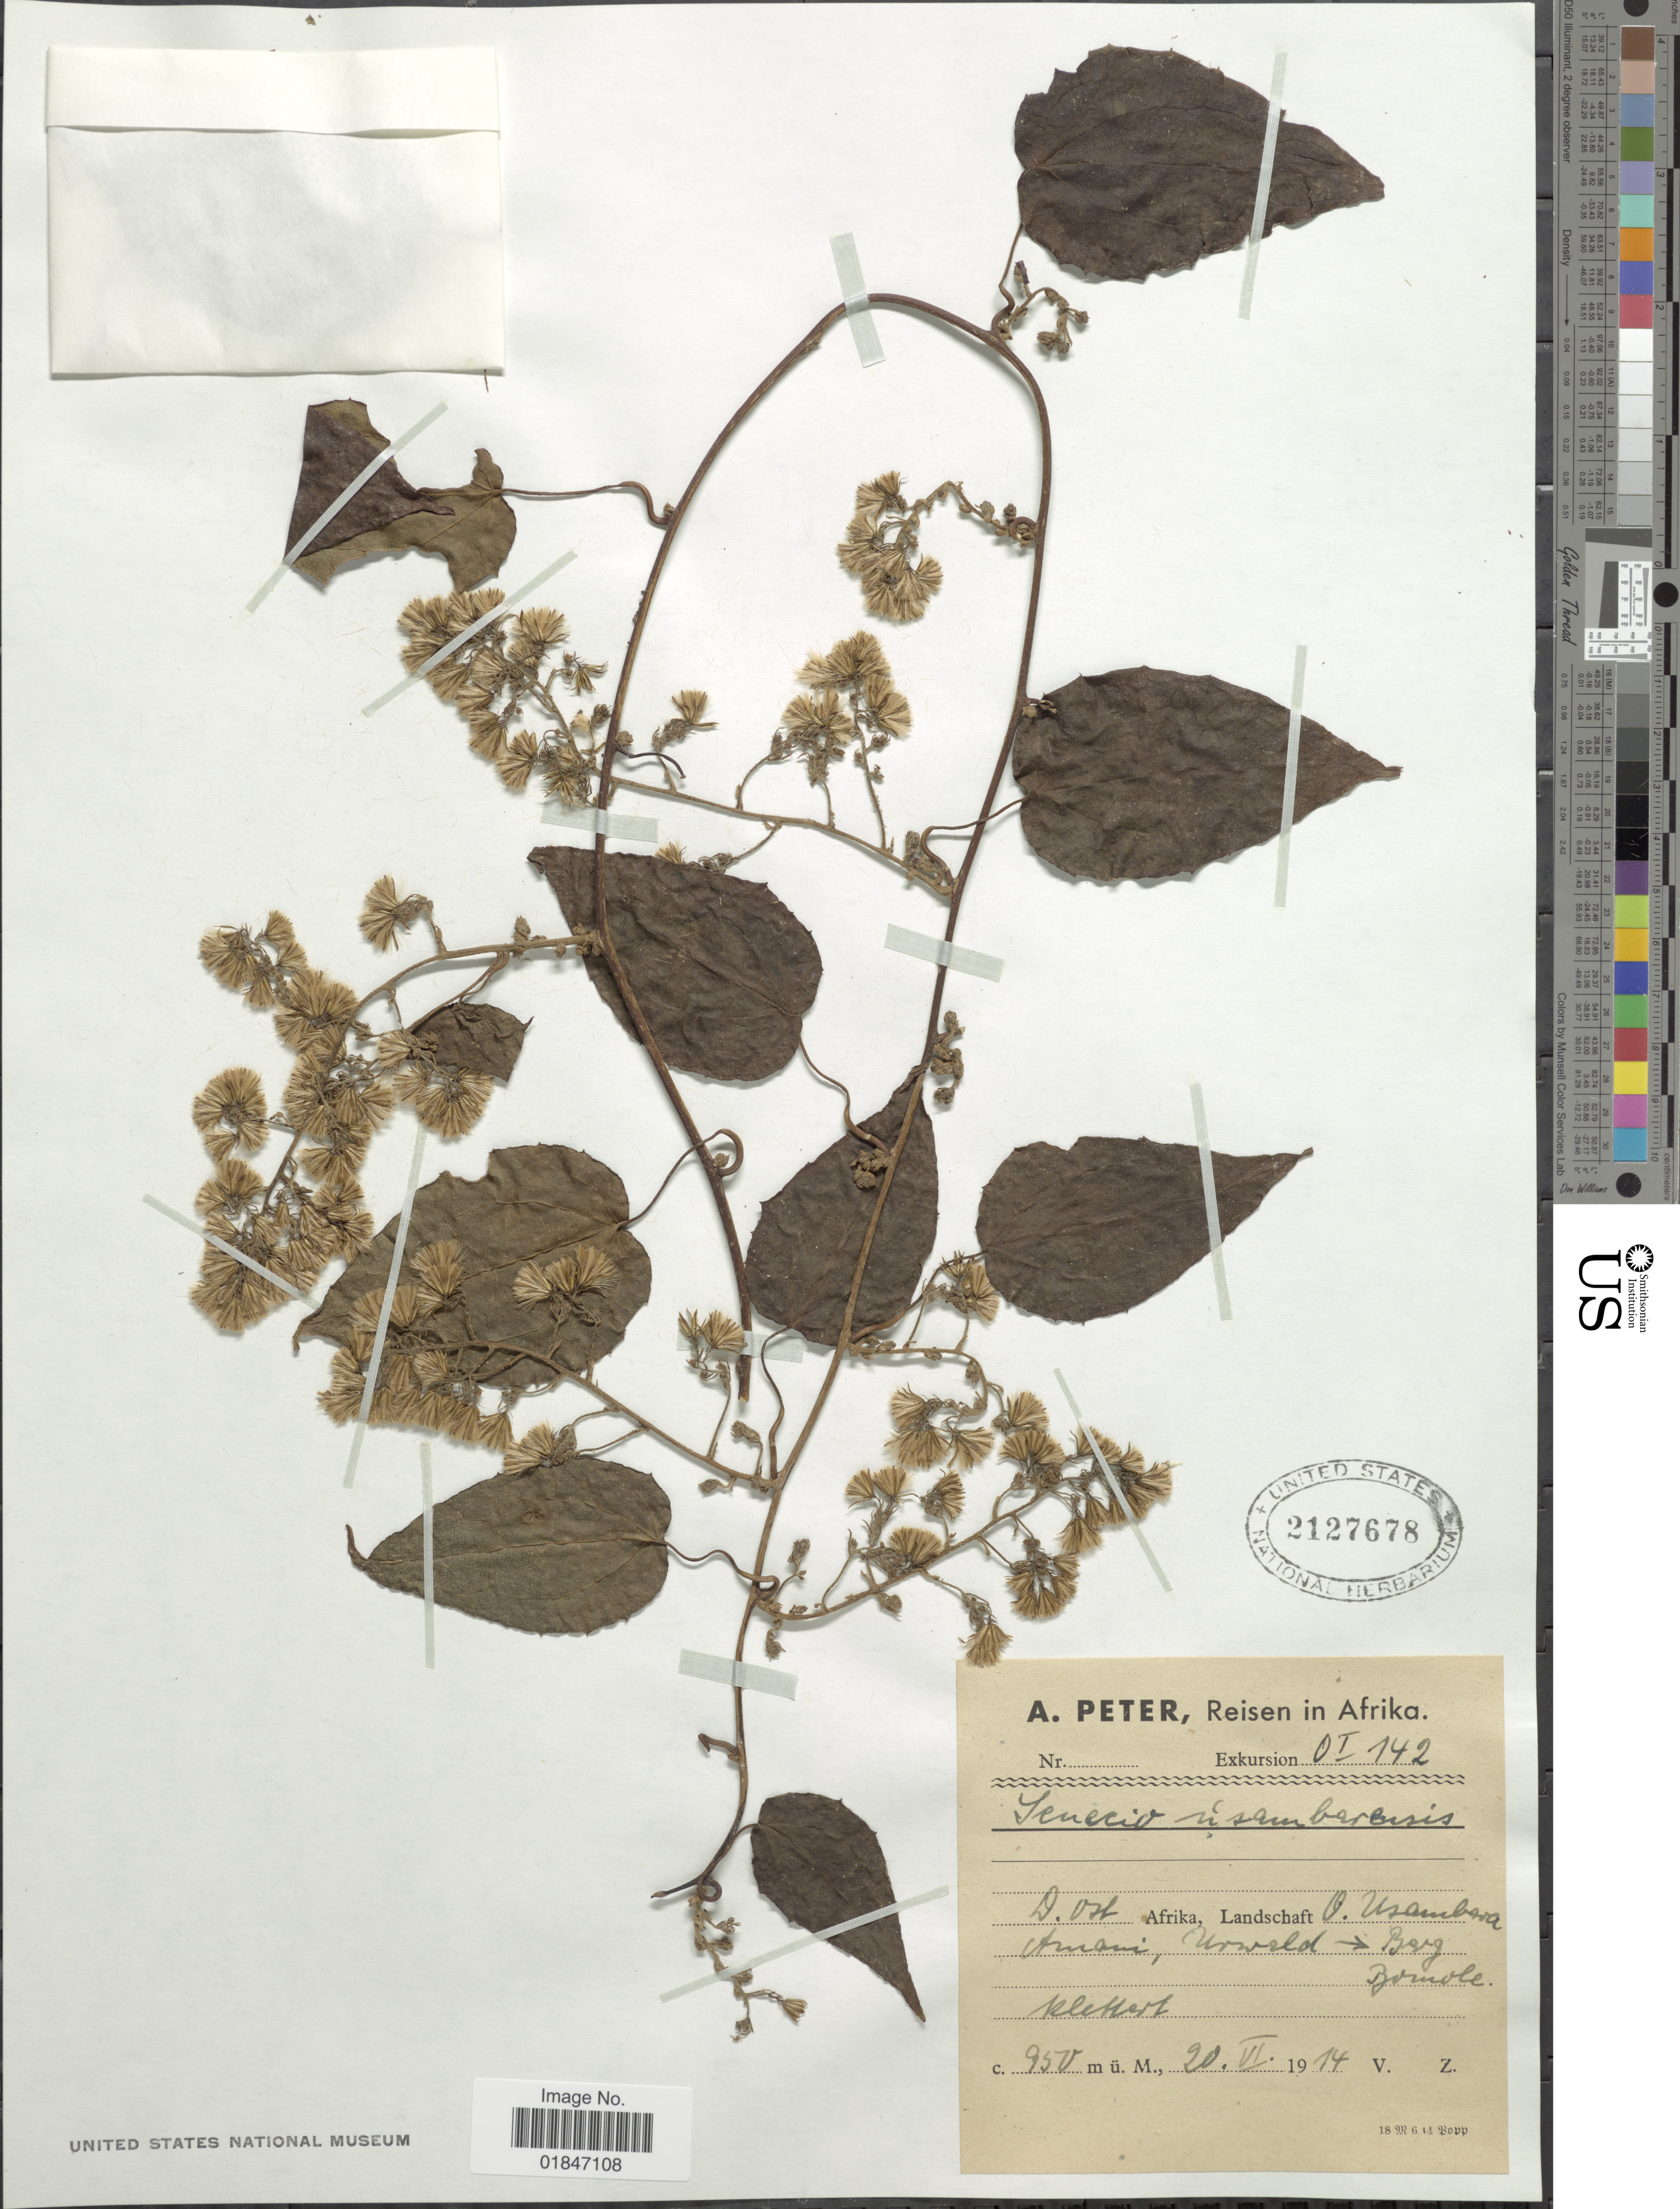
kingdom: Plantae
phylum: Tracheophyta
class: Magnoliopsida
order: Asterales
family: Asteraceae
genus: Mikaniopsis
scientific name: Mikaniopsis usambarensis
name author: (Muschl.) Milne-Redh.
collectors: A. Peter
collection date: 1914-06-20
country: Tanzania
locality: Afrika. D. Ost Afrika, Landschaft O. Usambara, Amani, Urwald, Berg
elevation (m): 950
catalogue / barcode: US 2127678